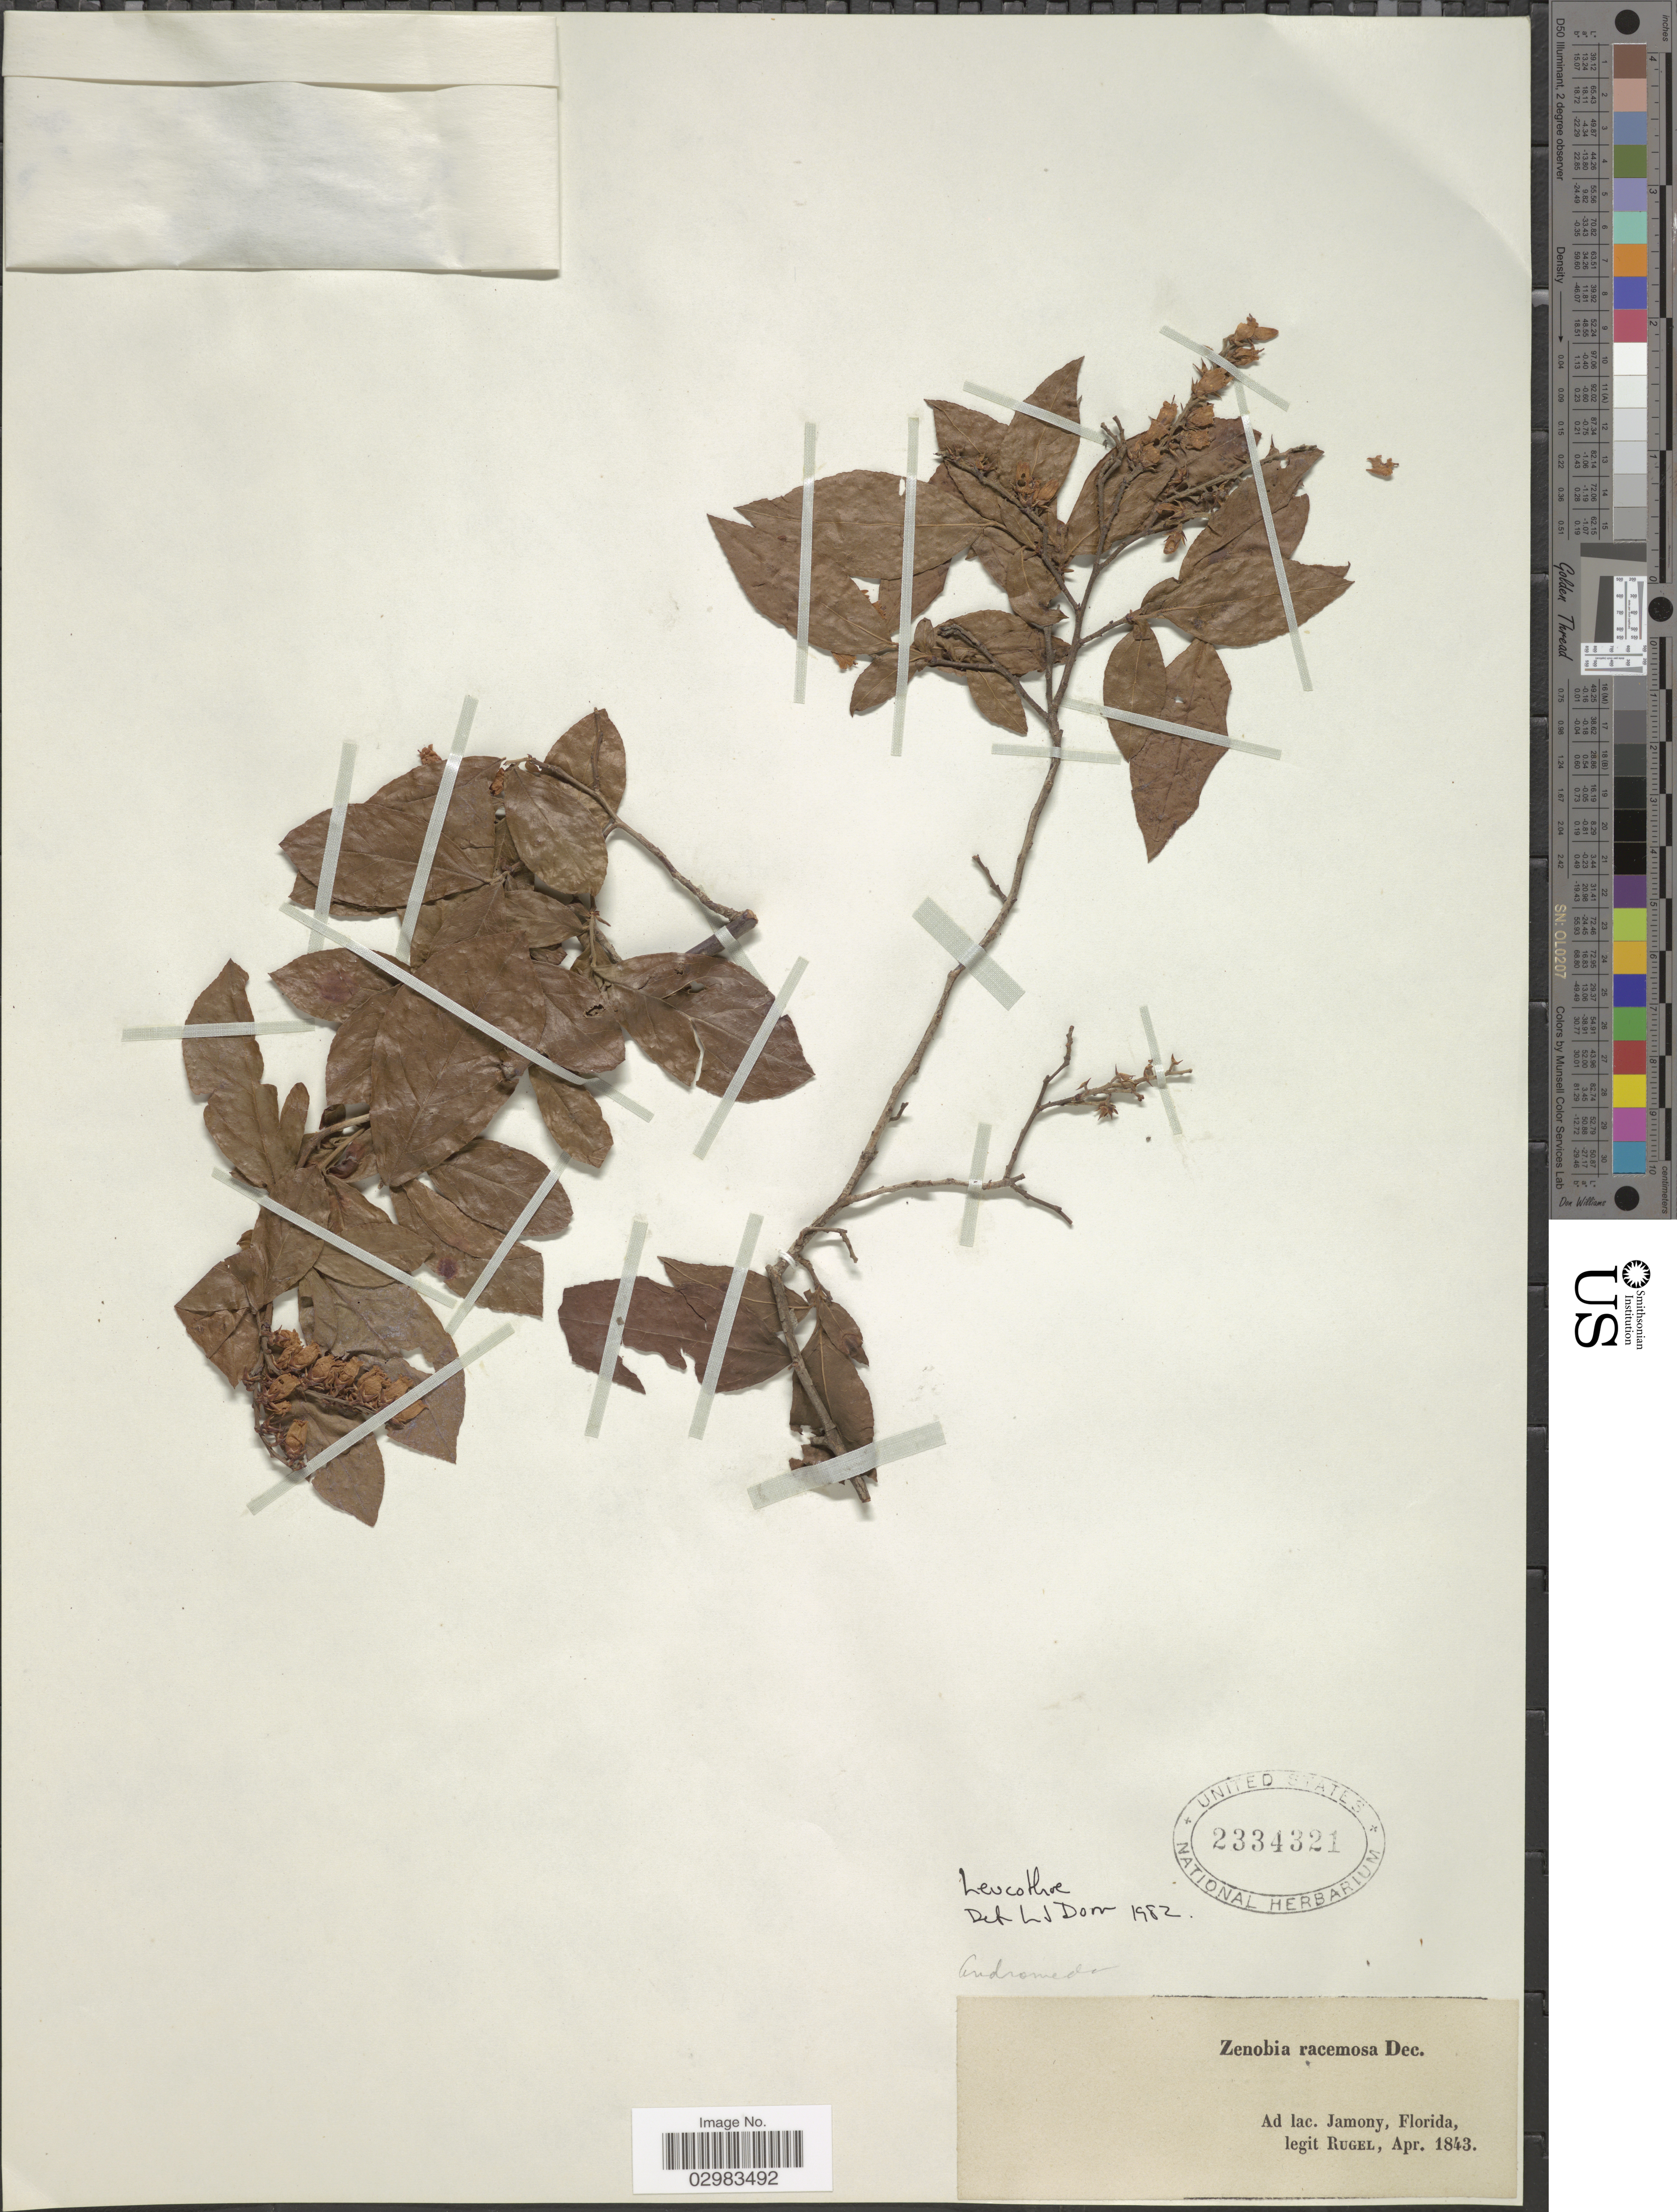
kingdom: Plantae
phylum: Tracheophyta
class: Magnoliopsida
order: Ericales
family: Ericaceae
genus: Eubotrys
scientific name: Eubotrys racemosa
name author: (L.) Nutt.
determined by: Strong, Mark T., (BOT), Smithsonian Institution - National Museum of Natural History (UNITED STATES)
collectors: Rugel, --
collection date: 1843-04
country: United States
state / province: Florida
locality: Ad lac. Jamony.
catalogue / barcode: US 2334321